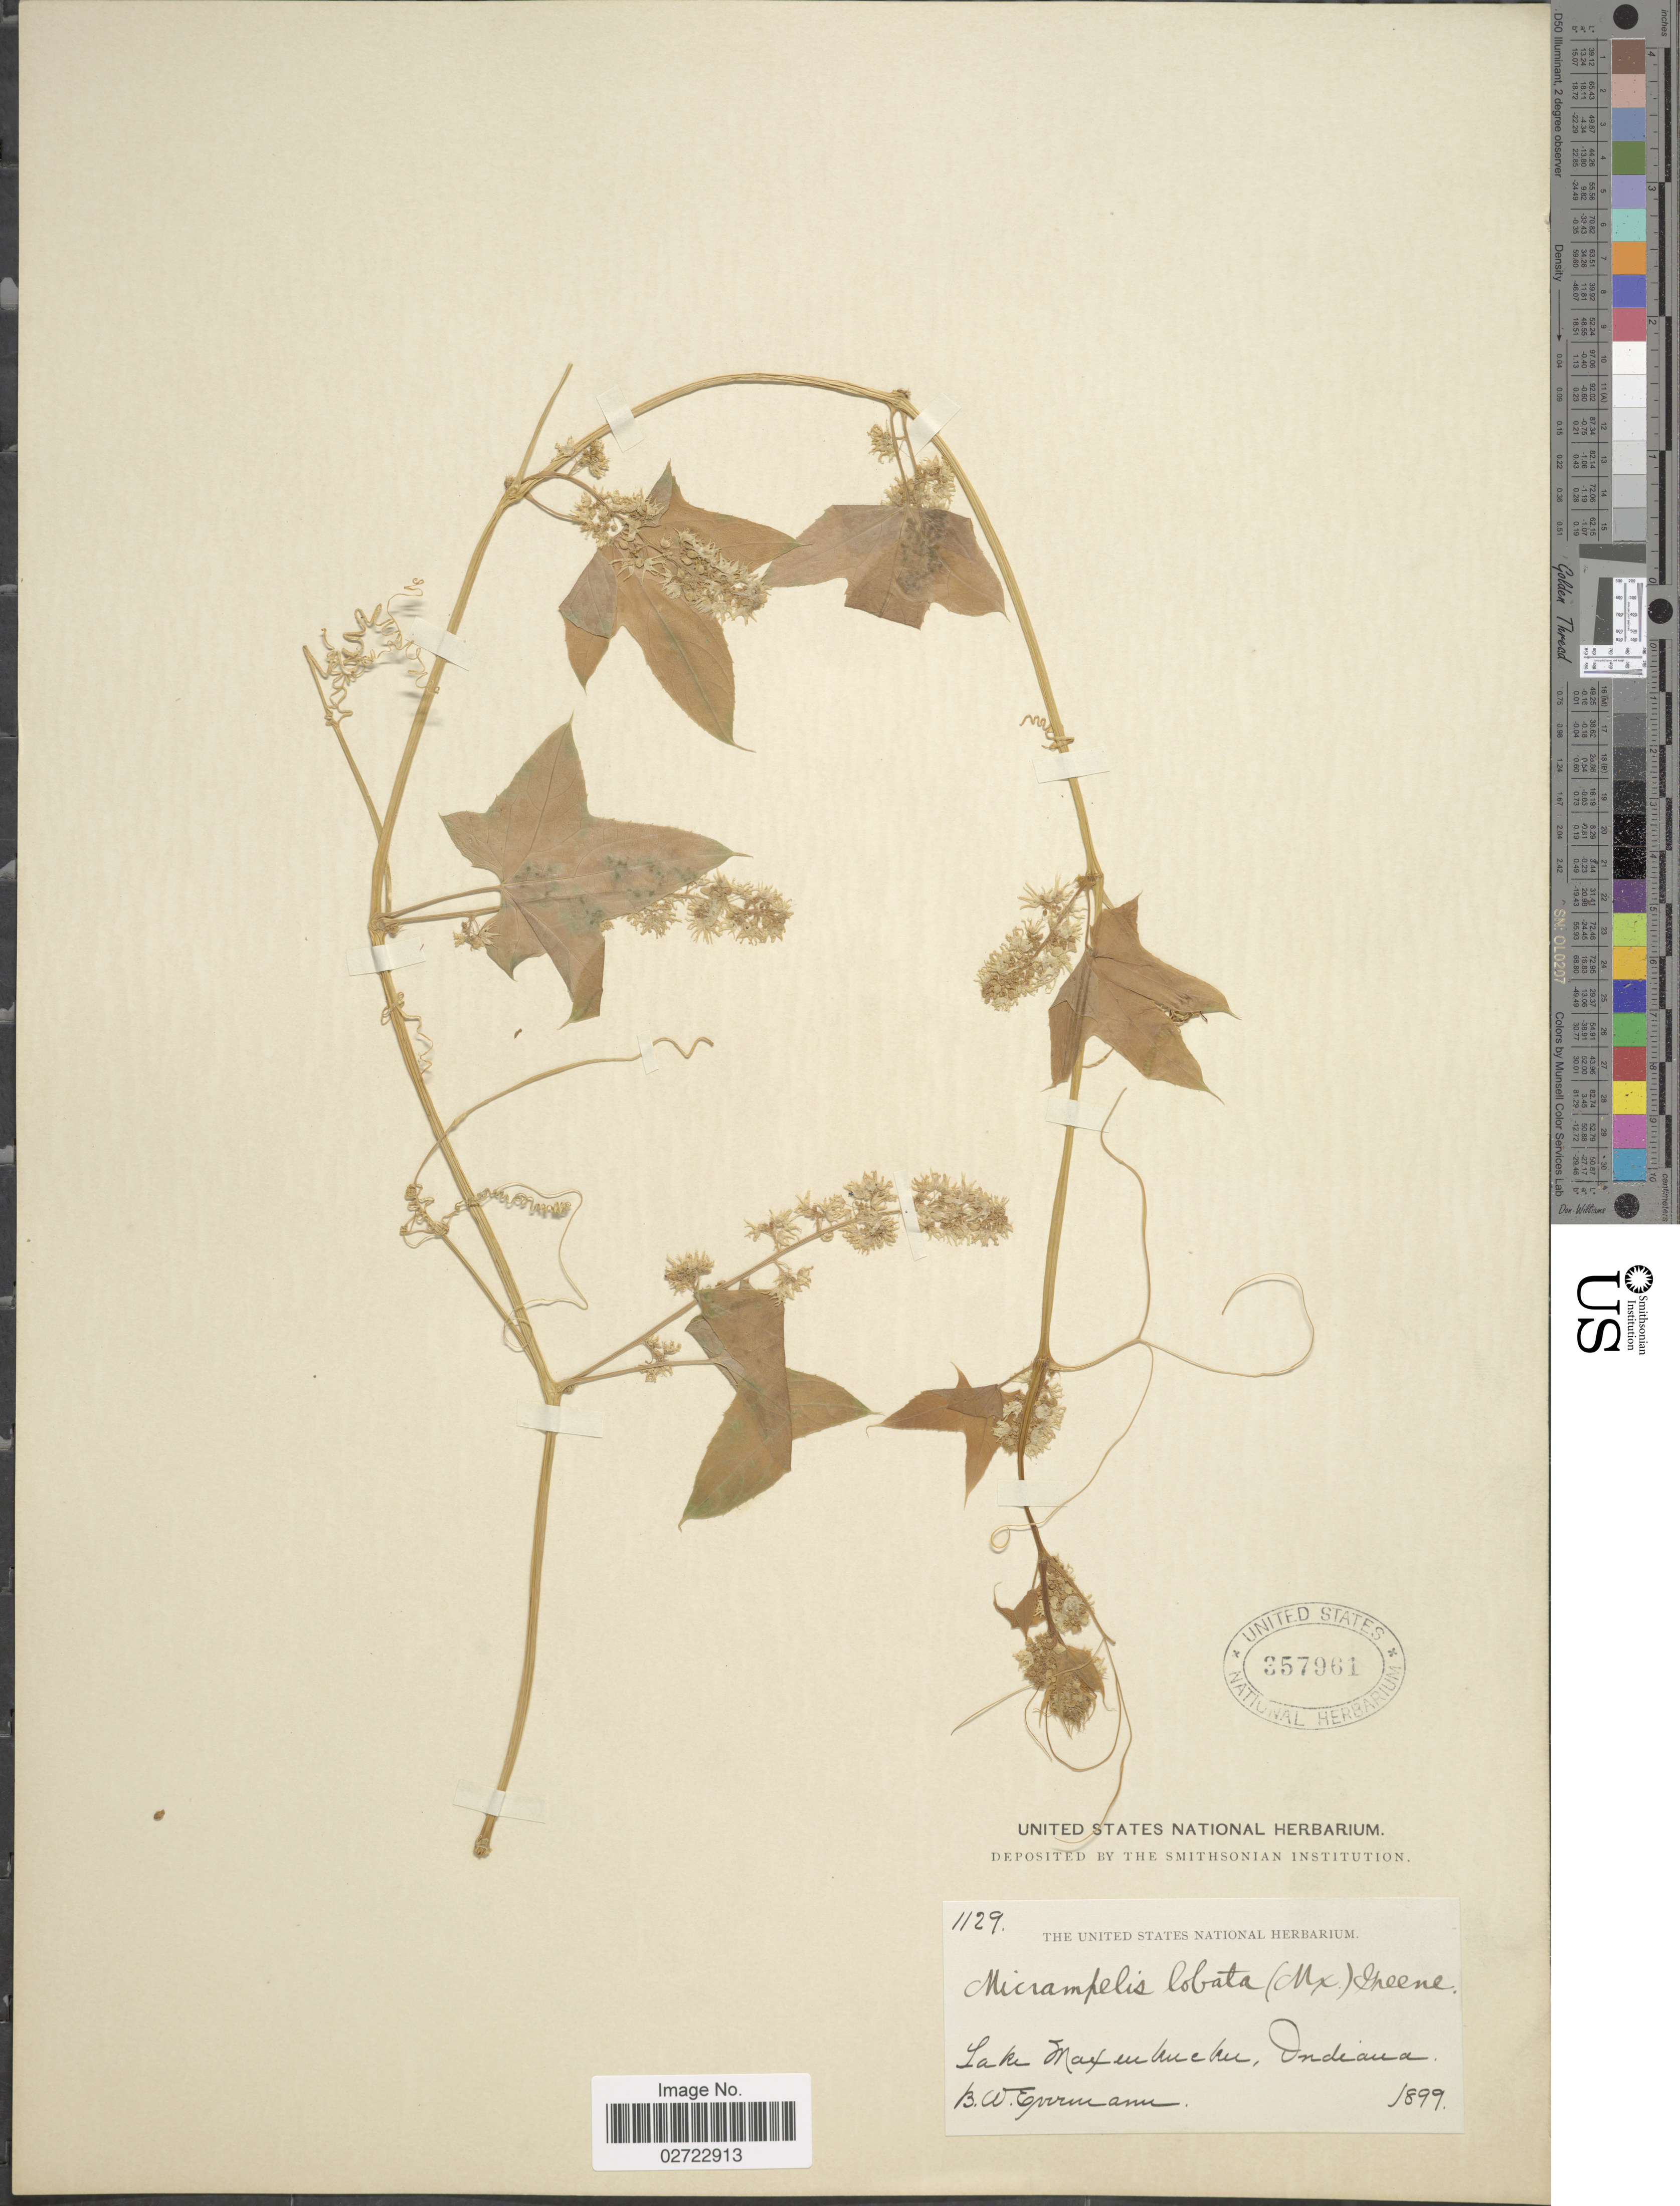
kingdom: Plantae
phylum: Tracheophyta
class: Magnoliopsida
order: Cucurbitales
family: Cucurbitaceae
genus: Echinocystis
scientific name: Echinocystis lobata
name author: (Michx.) Torr. & A. Gray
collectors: B. W. Evermann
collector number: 1129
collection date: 1899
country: United States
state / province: Indiana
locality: Lake Maxinkuckee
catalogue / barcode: US 357961